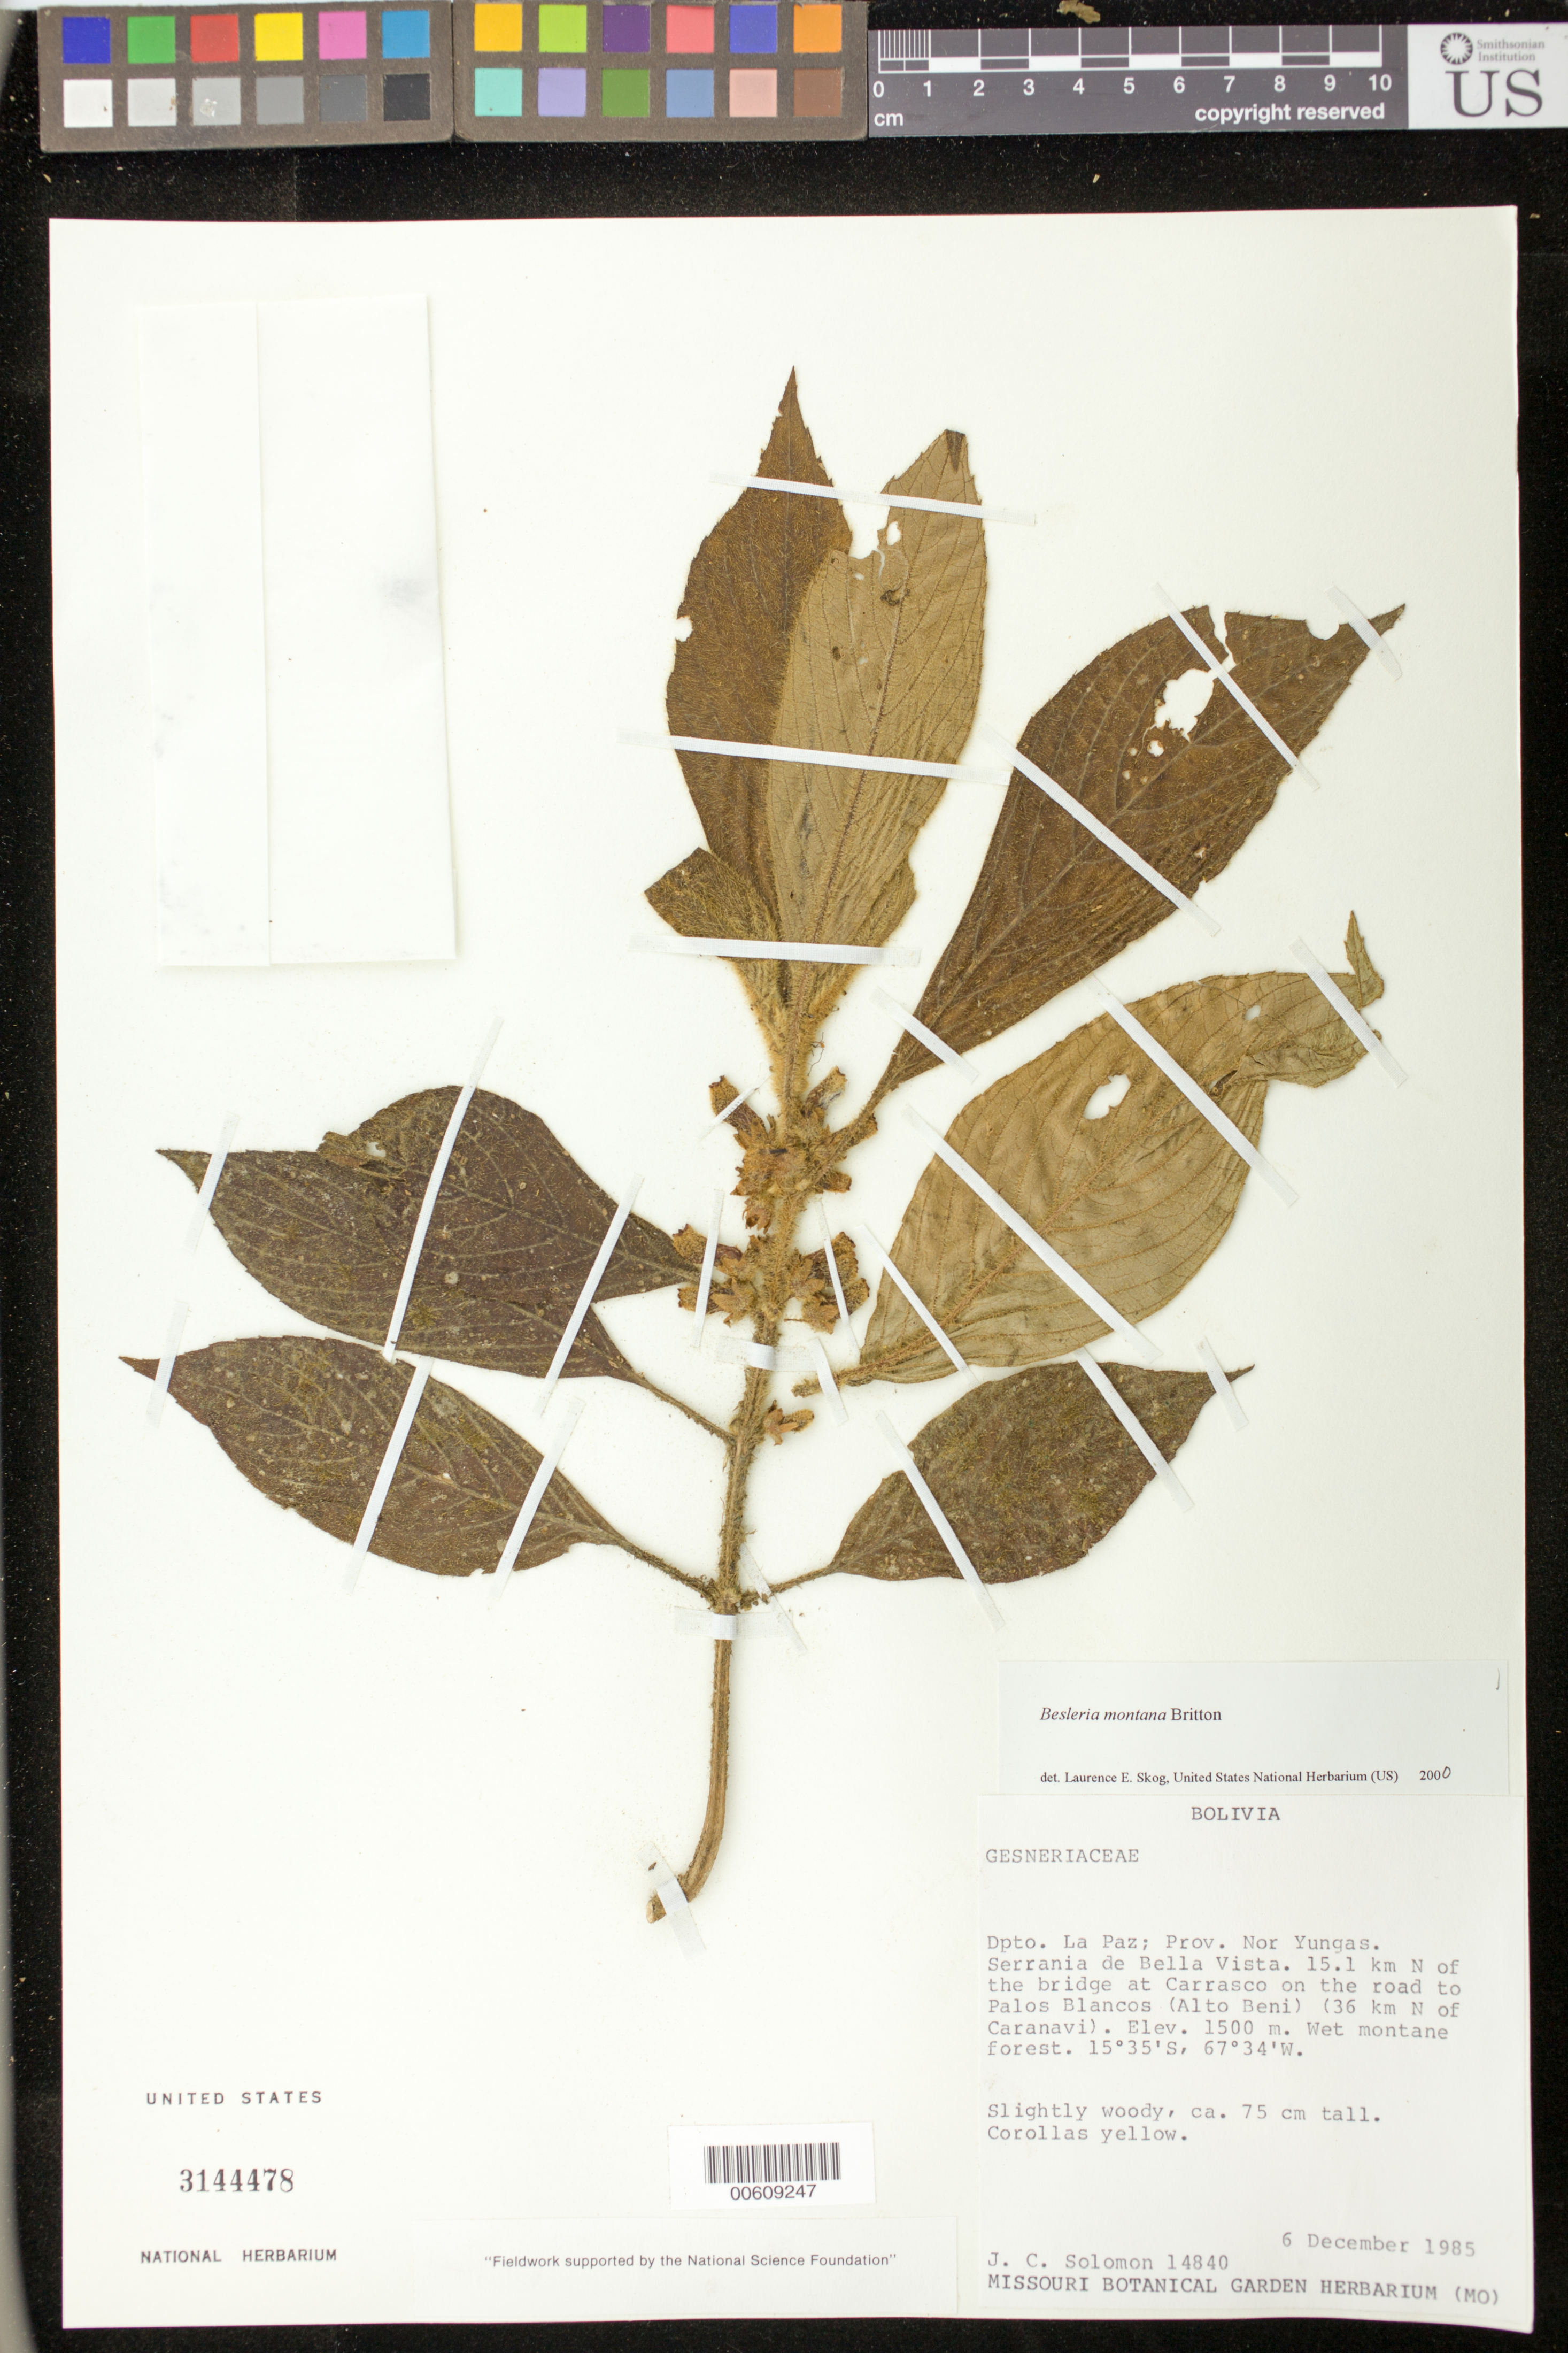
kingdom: Plantae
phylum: Tracheophyta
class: Magnoliopsida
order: Lamiales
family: Gesneriaceae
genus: Besleria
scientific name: Besleria montana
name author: Britton ex Rusby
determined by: Skog, Laurence E.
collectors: J. C. Solomon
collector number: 14840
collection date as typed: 06 Dec 1985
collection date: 1985-12-06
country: Bolivia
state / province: La Paz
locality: Prov. Nor Yungas, Serrania de Bella Vista, 15.1 km N of the bridge at Carrasco on the road to Palos Blancos (Alto Beni) (36 km N of Caranavi)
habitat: Wet montane forest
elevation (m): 1500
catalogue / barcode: US 3144478